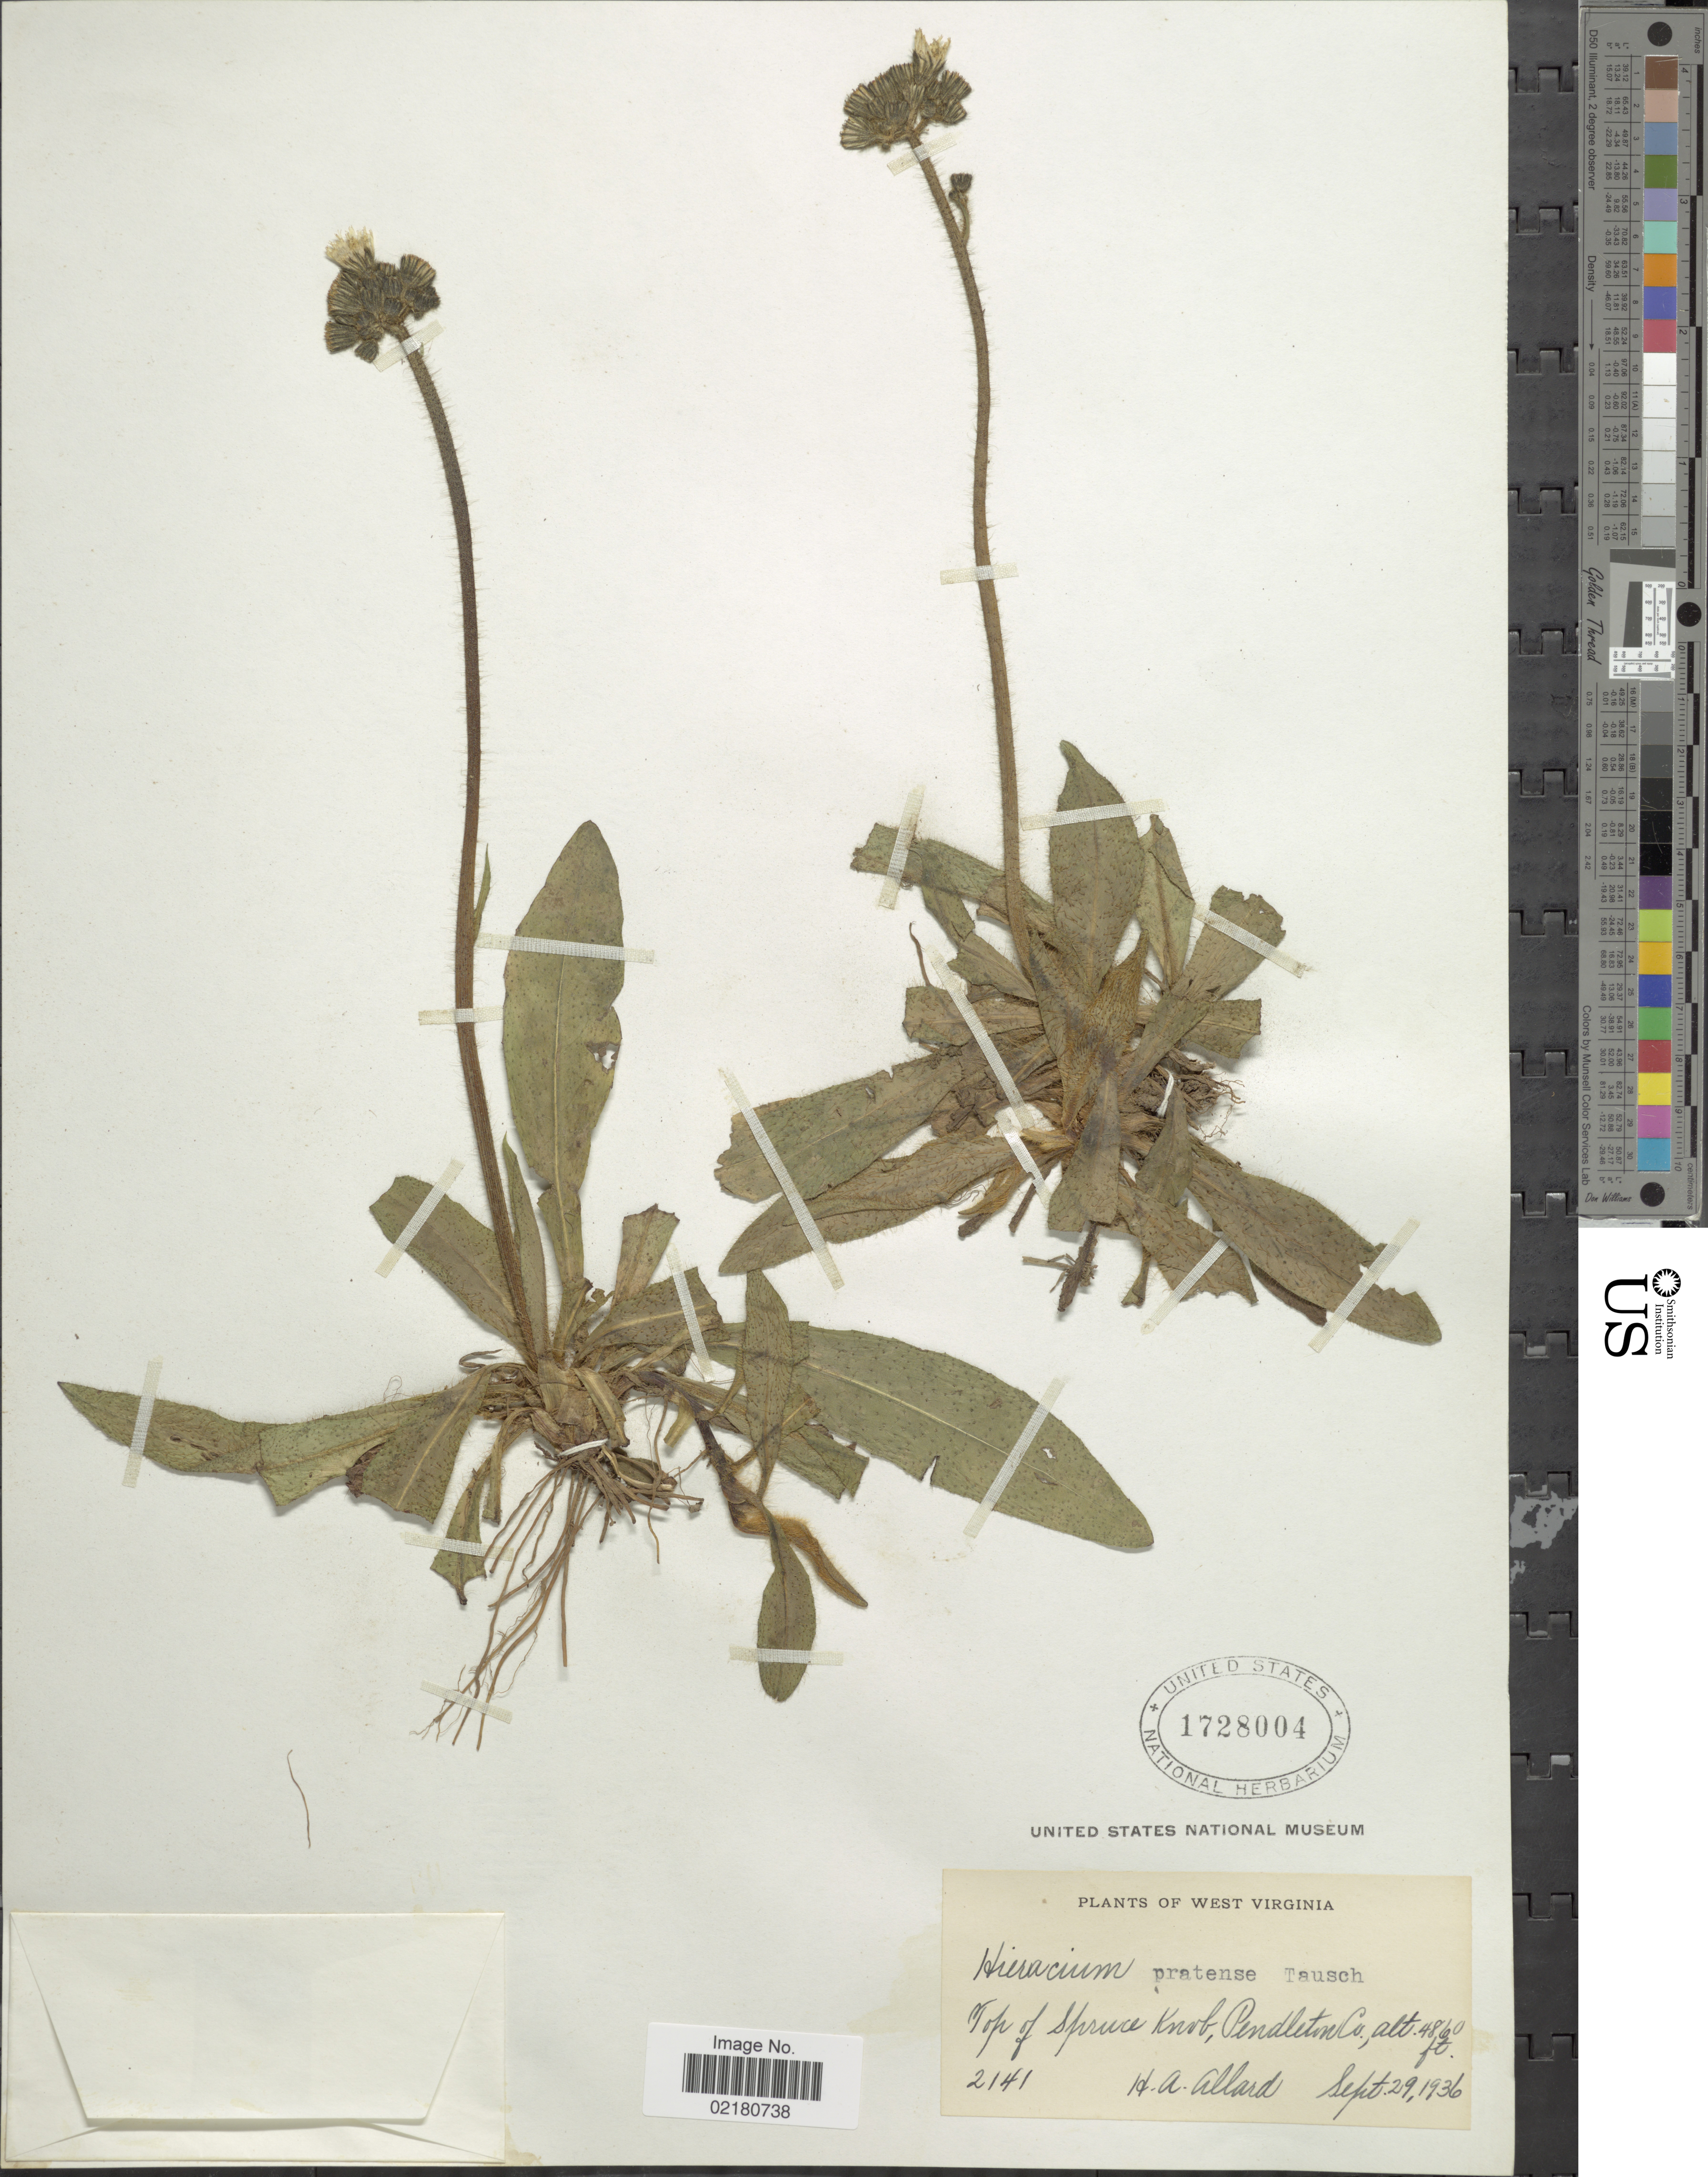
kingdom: Plantae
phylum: Tracheophyta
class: Magnoliopsida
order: Asterales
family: Asteraceae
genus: Pilosella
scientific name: Pilosella caespitosa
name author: (Dumort.) P. D. Sell & C. West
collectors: H. A. Allard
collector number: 2141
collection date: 1936-09-29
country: United States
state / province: West Virginia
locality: Top of Spruce Knob, Pendleton Co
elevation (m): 1481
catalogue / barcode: US 1728004